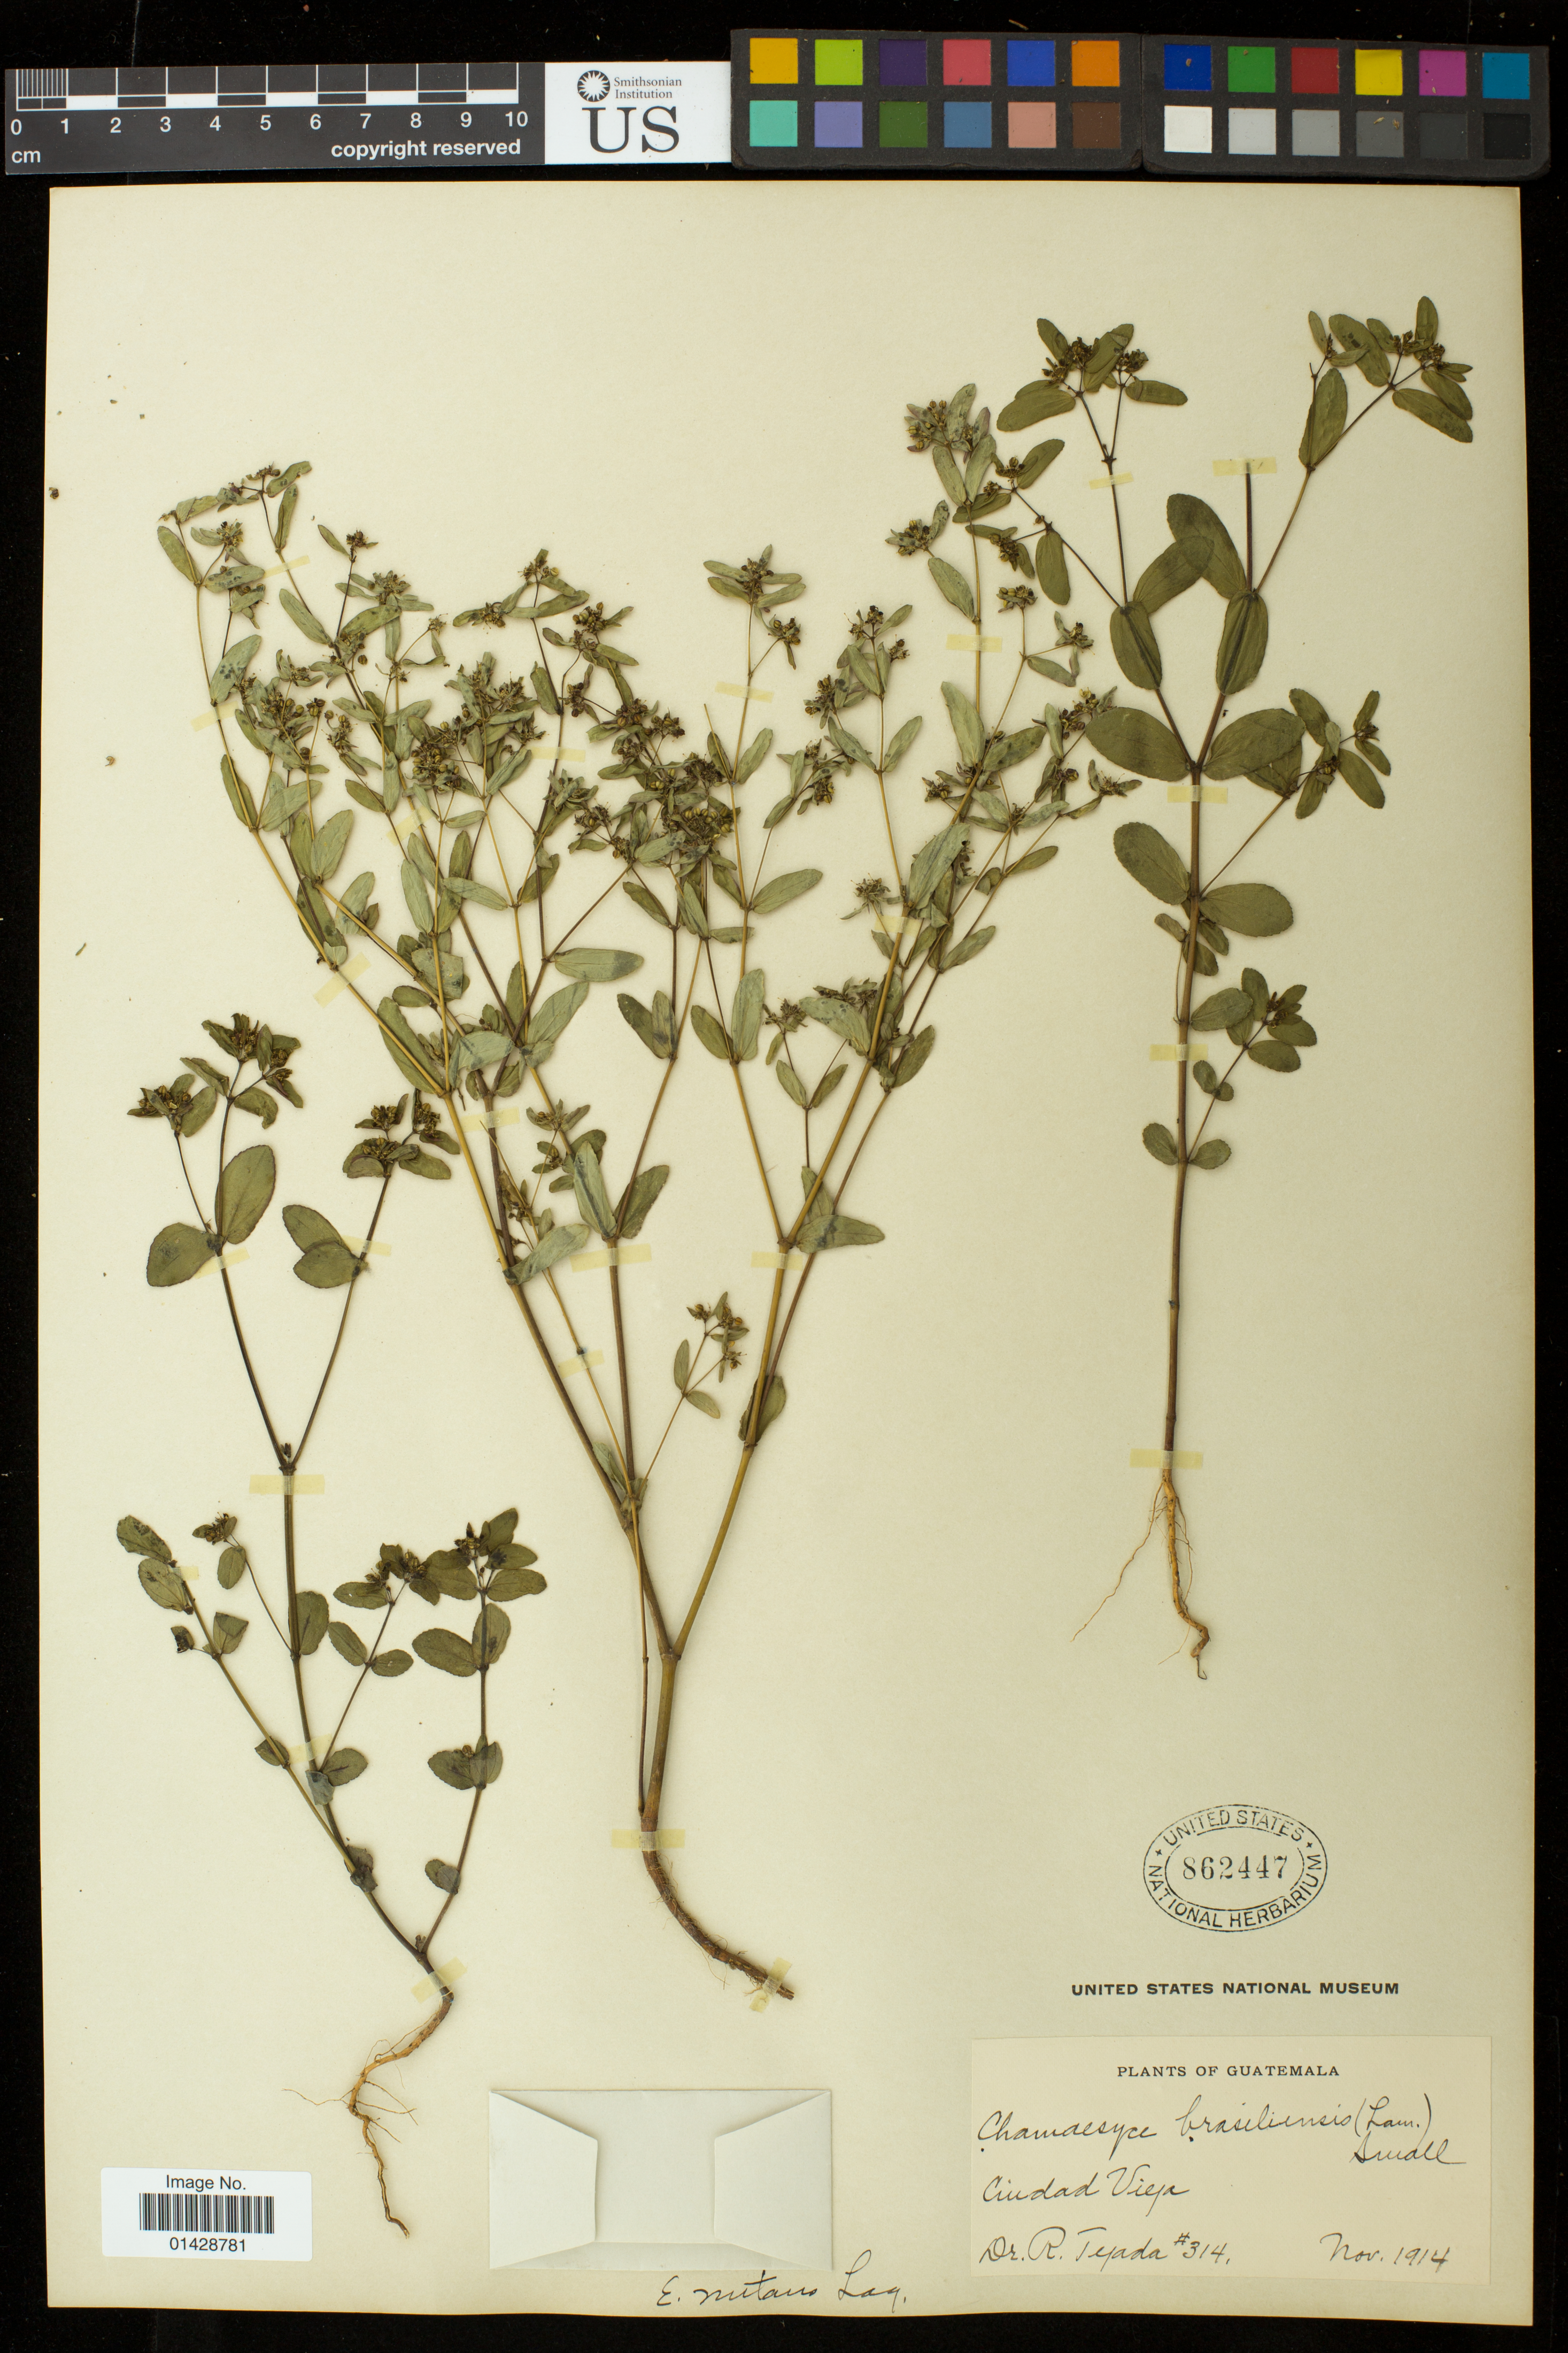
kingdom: Plantae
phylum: Tracheophyta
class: Magnoliopsida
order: Malpighiales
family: Euphorbiaceae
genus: Euphorbia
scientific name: Euphorbia maculata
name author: L.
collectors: R. Tejada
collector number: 314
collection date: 1914-11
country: Guatemala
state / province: Sacatepéquez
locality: Ciudad Vieja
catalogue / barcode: US 862447